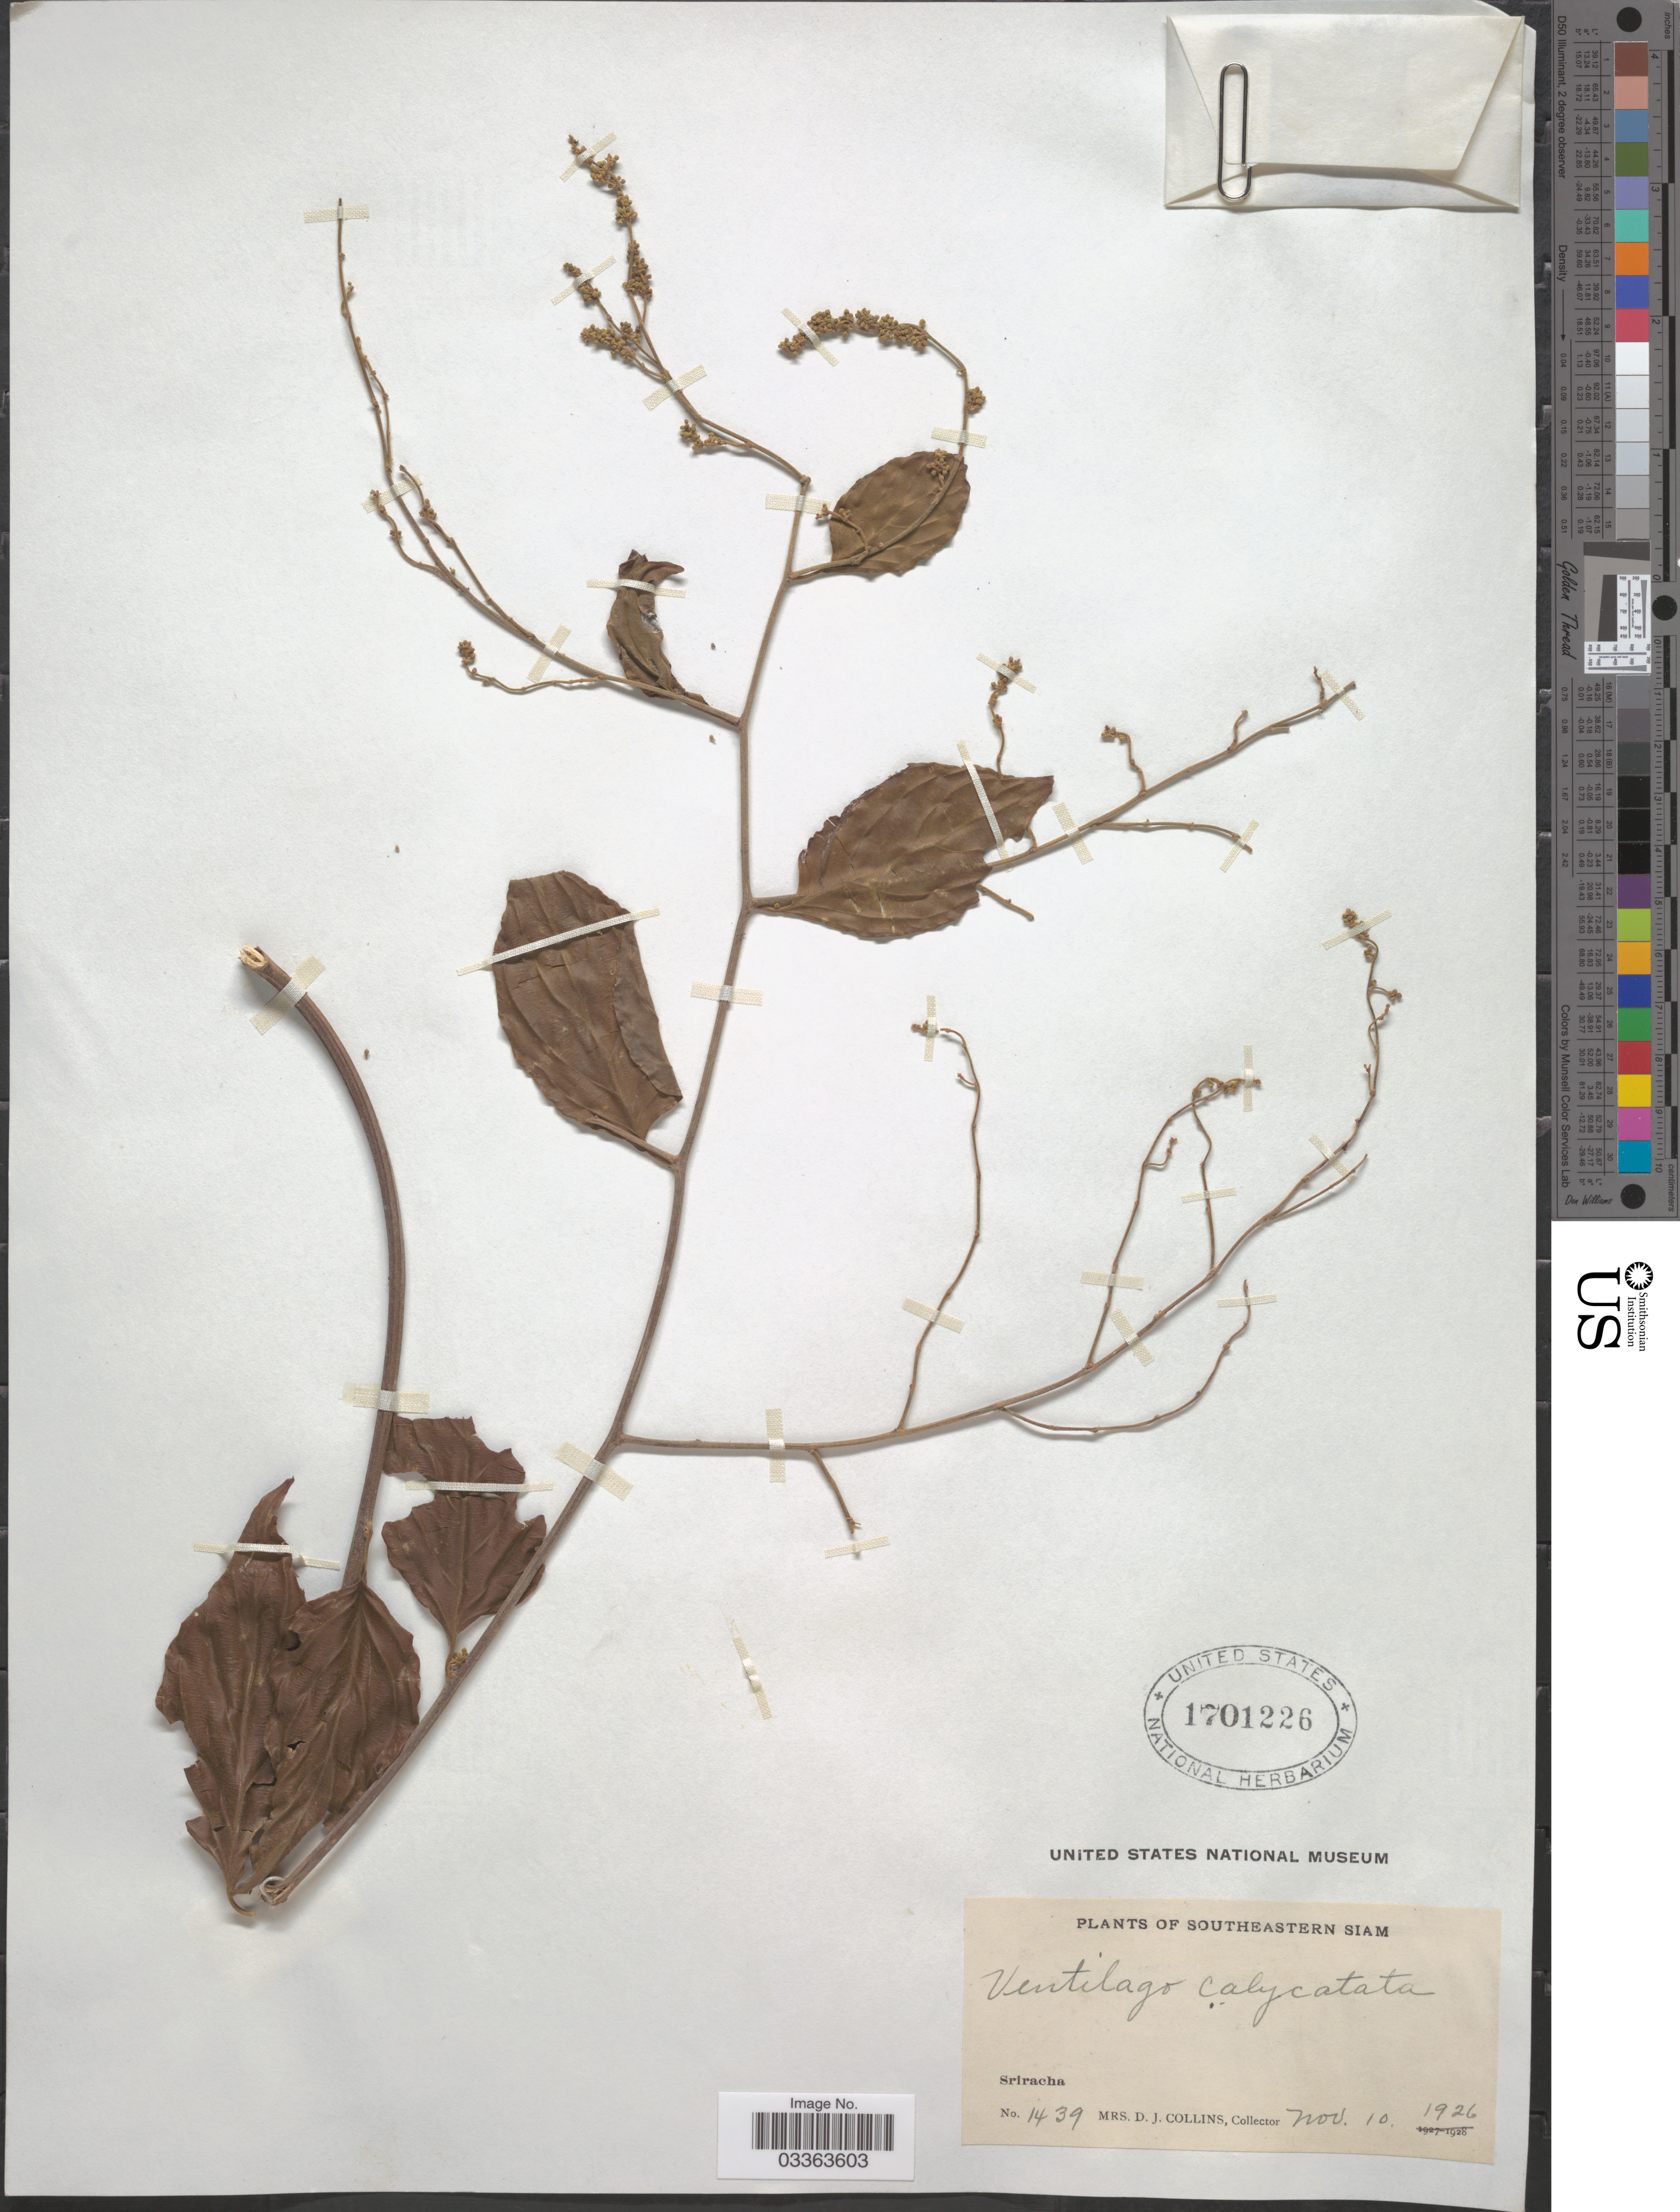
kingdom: Plantae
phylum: Tracheophyta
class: Magnoliopsida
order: Rosales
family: Rhamnaceae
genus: Ventilago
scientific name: Ventilago calyculata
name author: Tul.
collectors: Mrs. D. J. Collins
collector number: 1439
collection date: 1926-11-10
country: Thailand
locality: Southeastern Siam. Sriracha.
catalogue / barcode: US 1701226